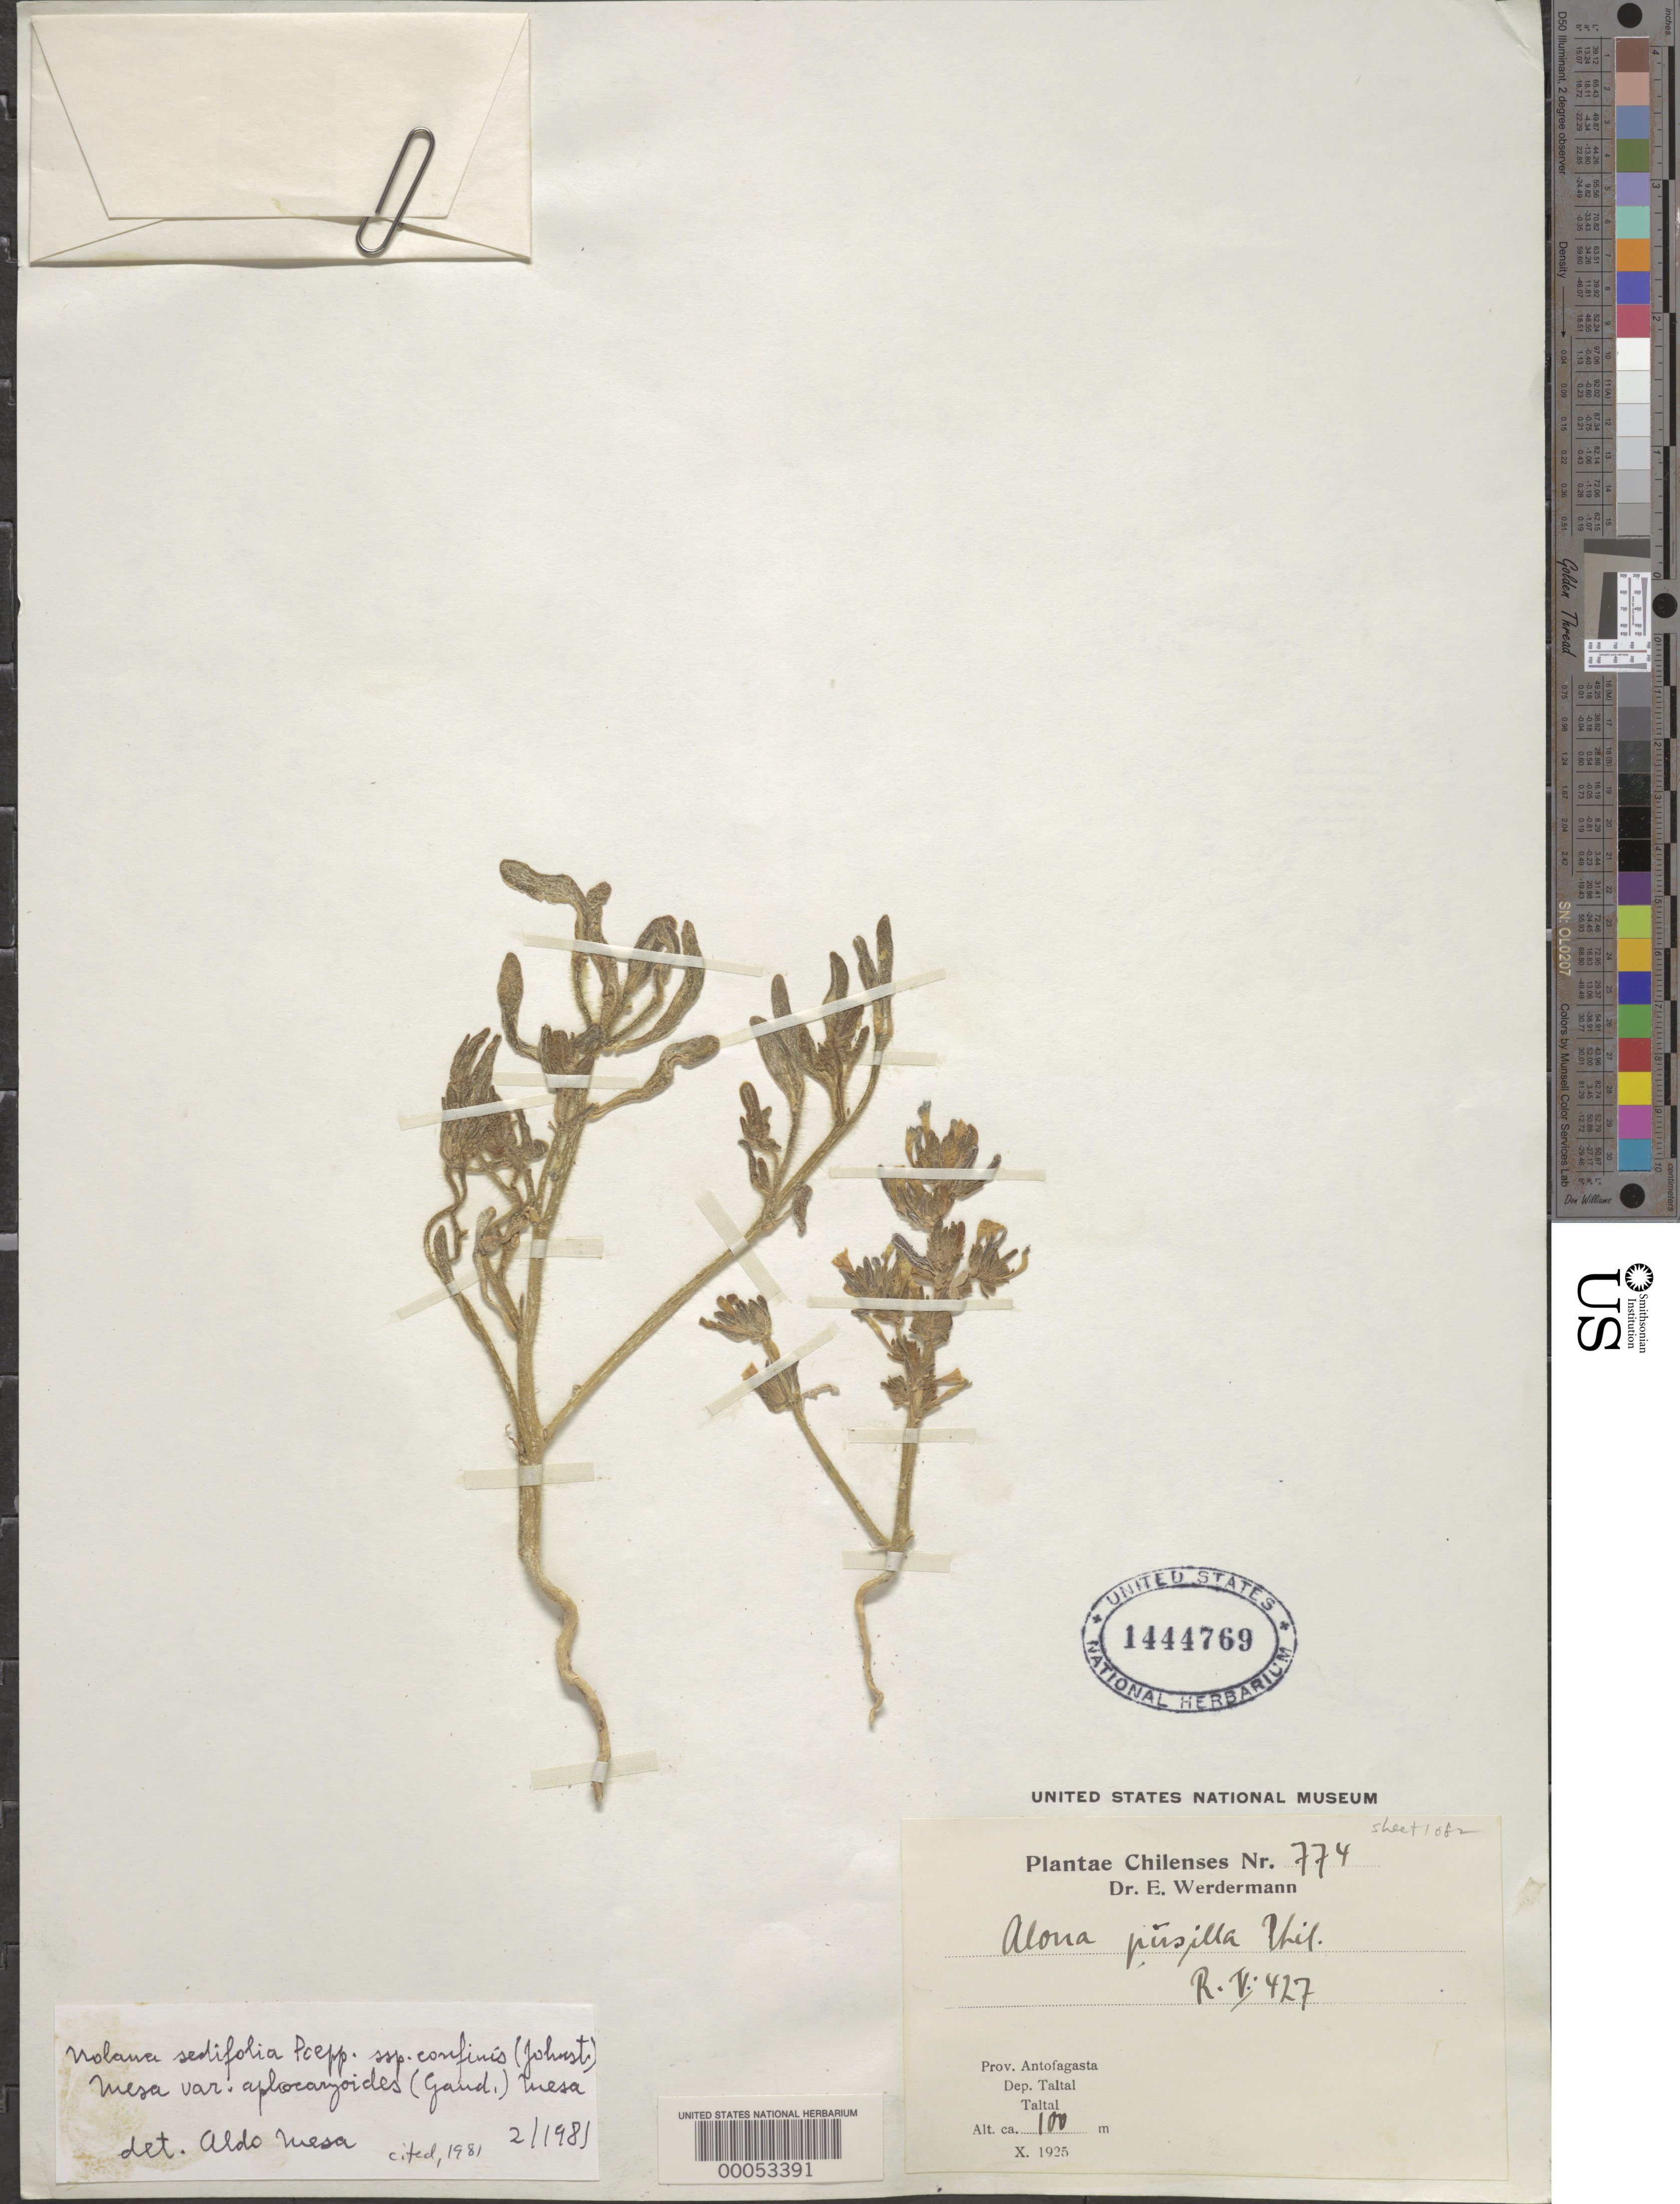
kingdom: Plantae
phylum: Tracheophyta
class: Magnoliopsida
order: Solanales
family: Solanaceae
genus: Nolana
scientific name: Nolana sedifolia subsp. confinis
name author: (I.M. Johnst.) Mesa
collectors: E. Werdermann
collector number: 774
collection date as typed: Oct 1925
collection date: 1925-10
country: Chile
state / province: Antofagasta (II)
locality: Taltal dept., taltal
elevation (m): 100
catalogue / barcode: US 1444769